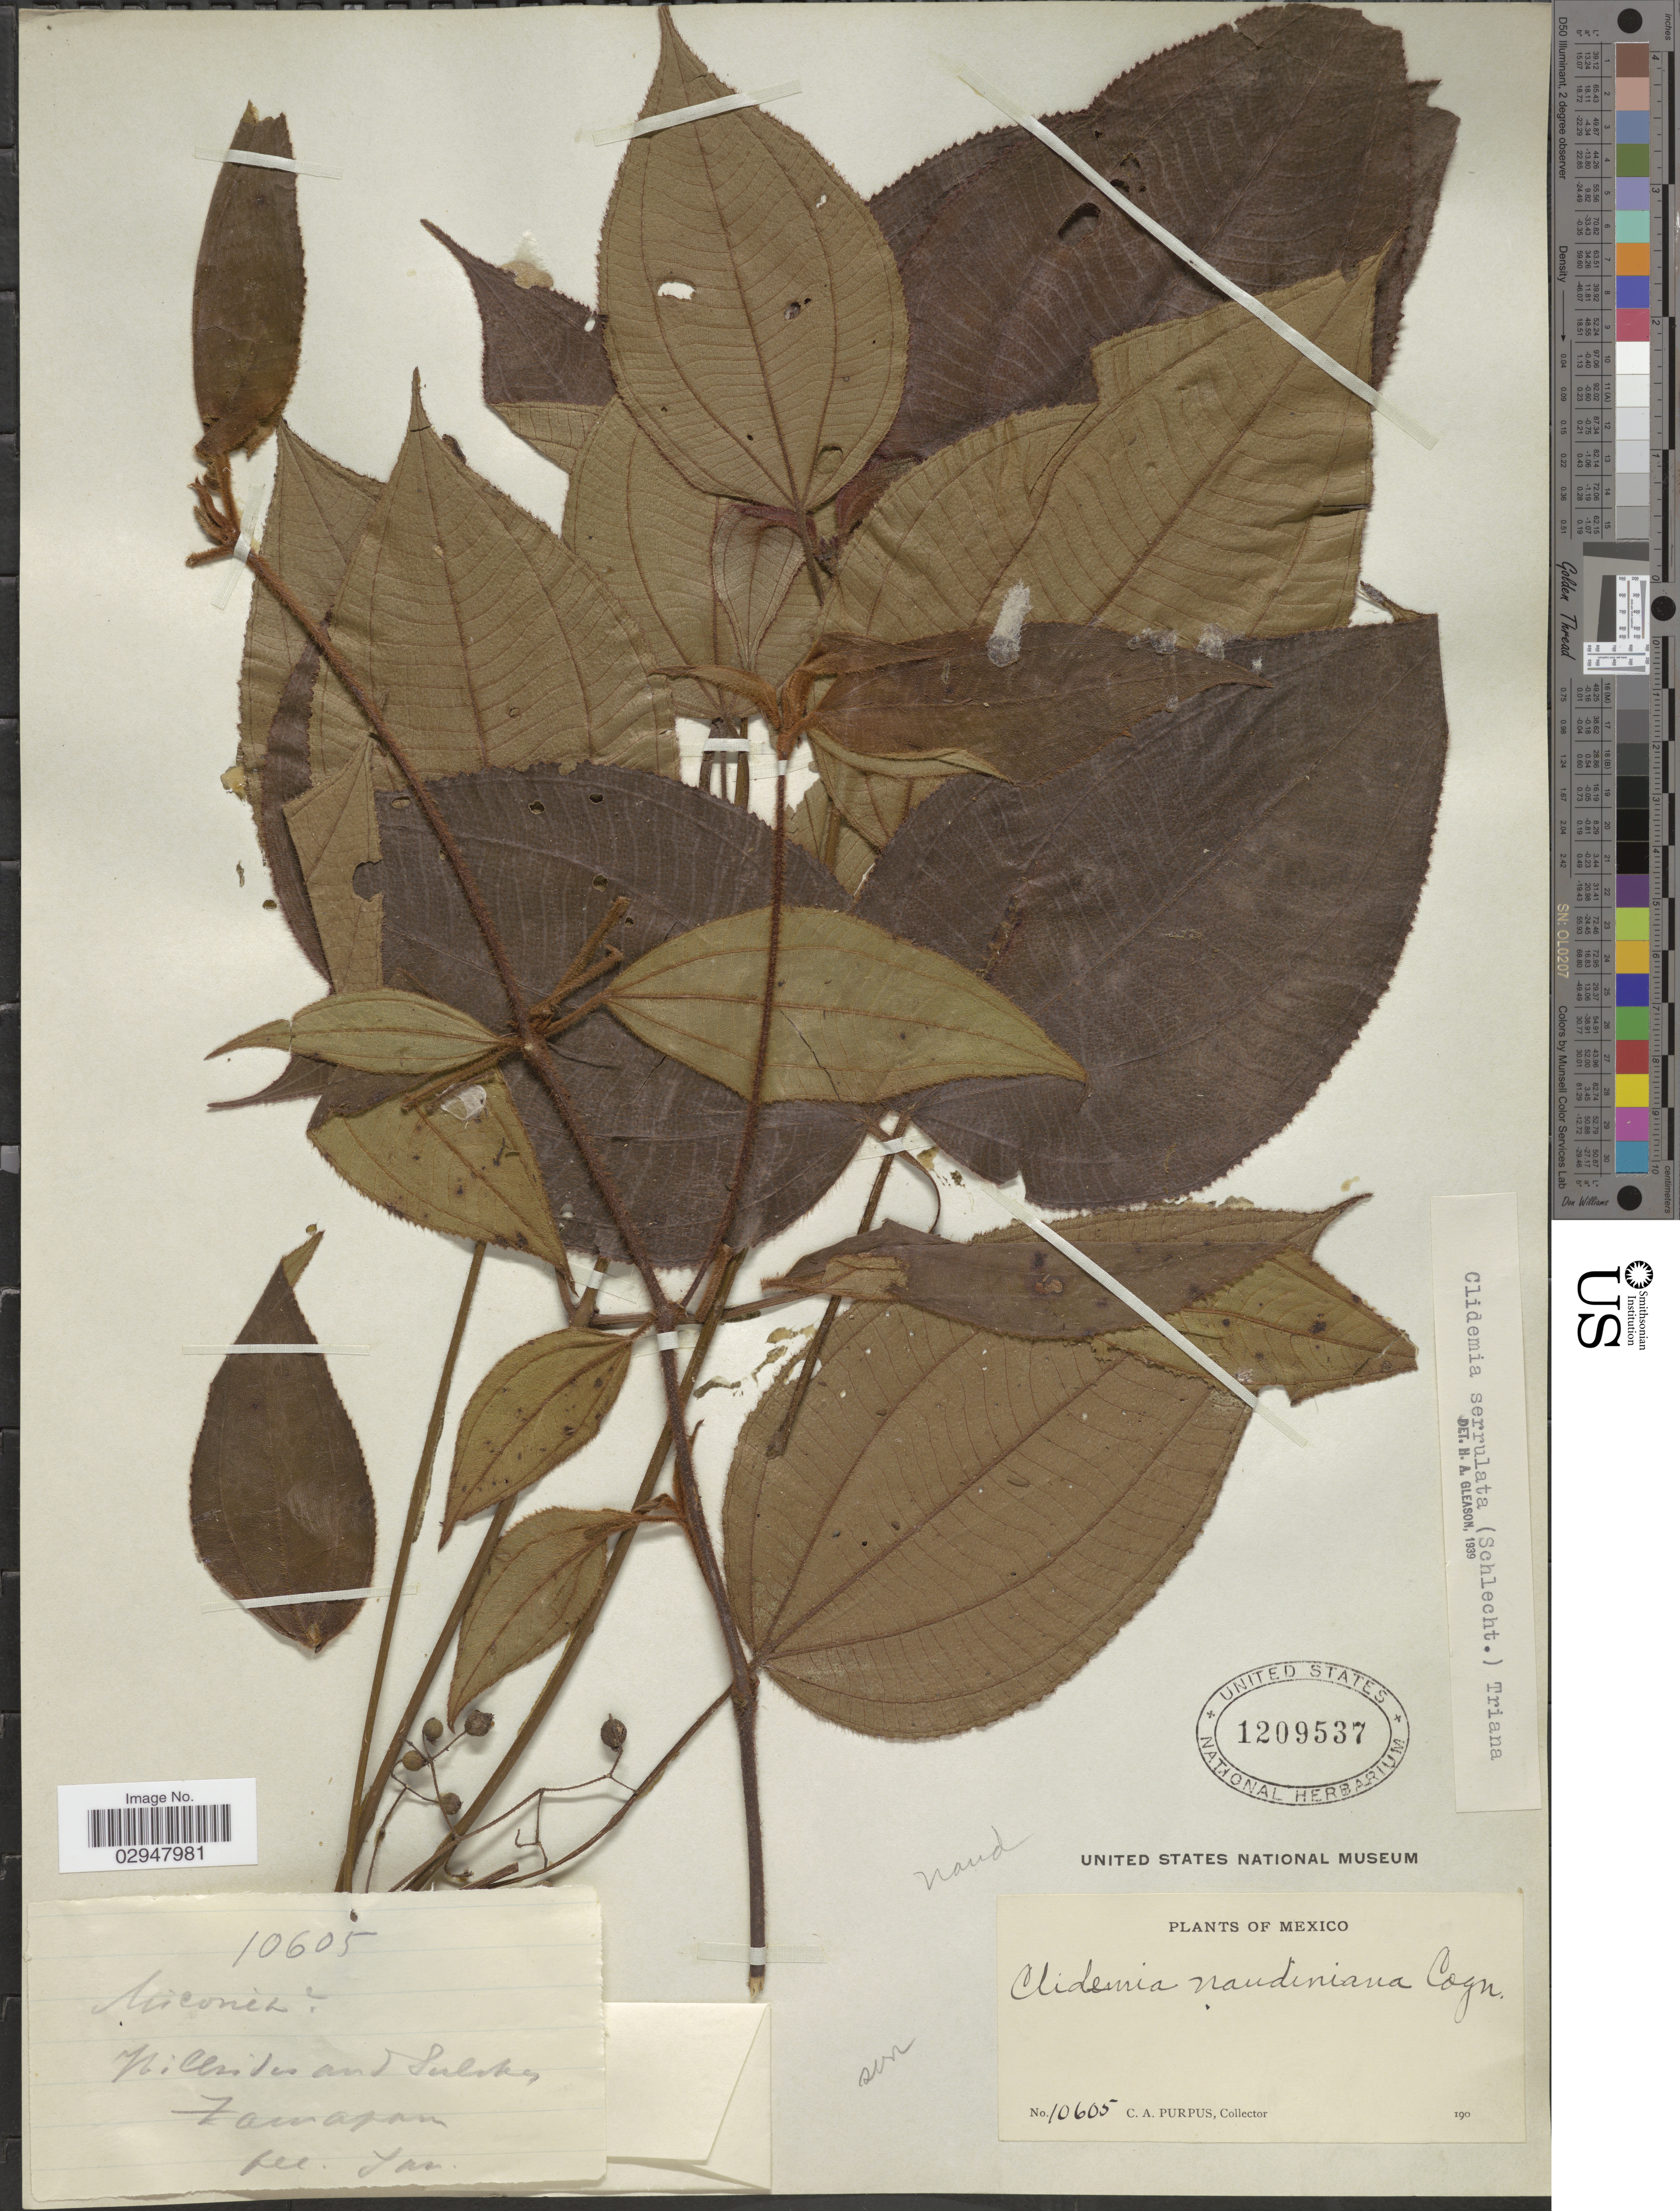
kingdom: Plantae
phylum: Tracheophyta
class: Magnoliopsida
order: Myrtales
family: Melastomataceae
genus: Clidemia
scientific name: Clidemia laxiflora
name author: (Schltdl.) Walp. ex Naudin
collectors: C. A. Purpus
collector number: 10605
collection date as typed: Dec-Jan 190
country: Mexico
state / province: Veracruz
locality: Zacuapan.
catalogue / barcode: US 1209537